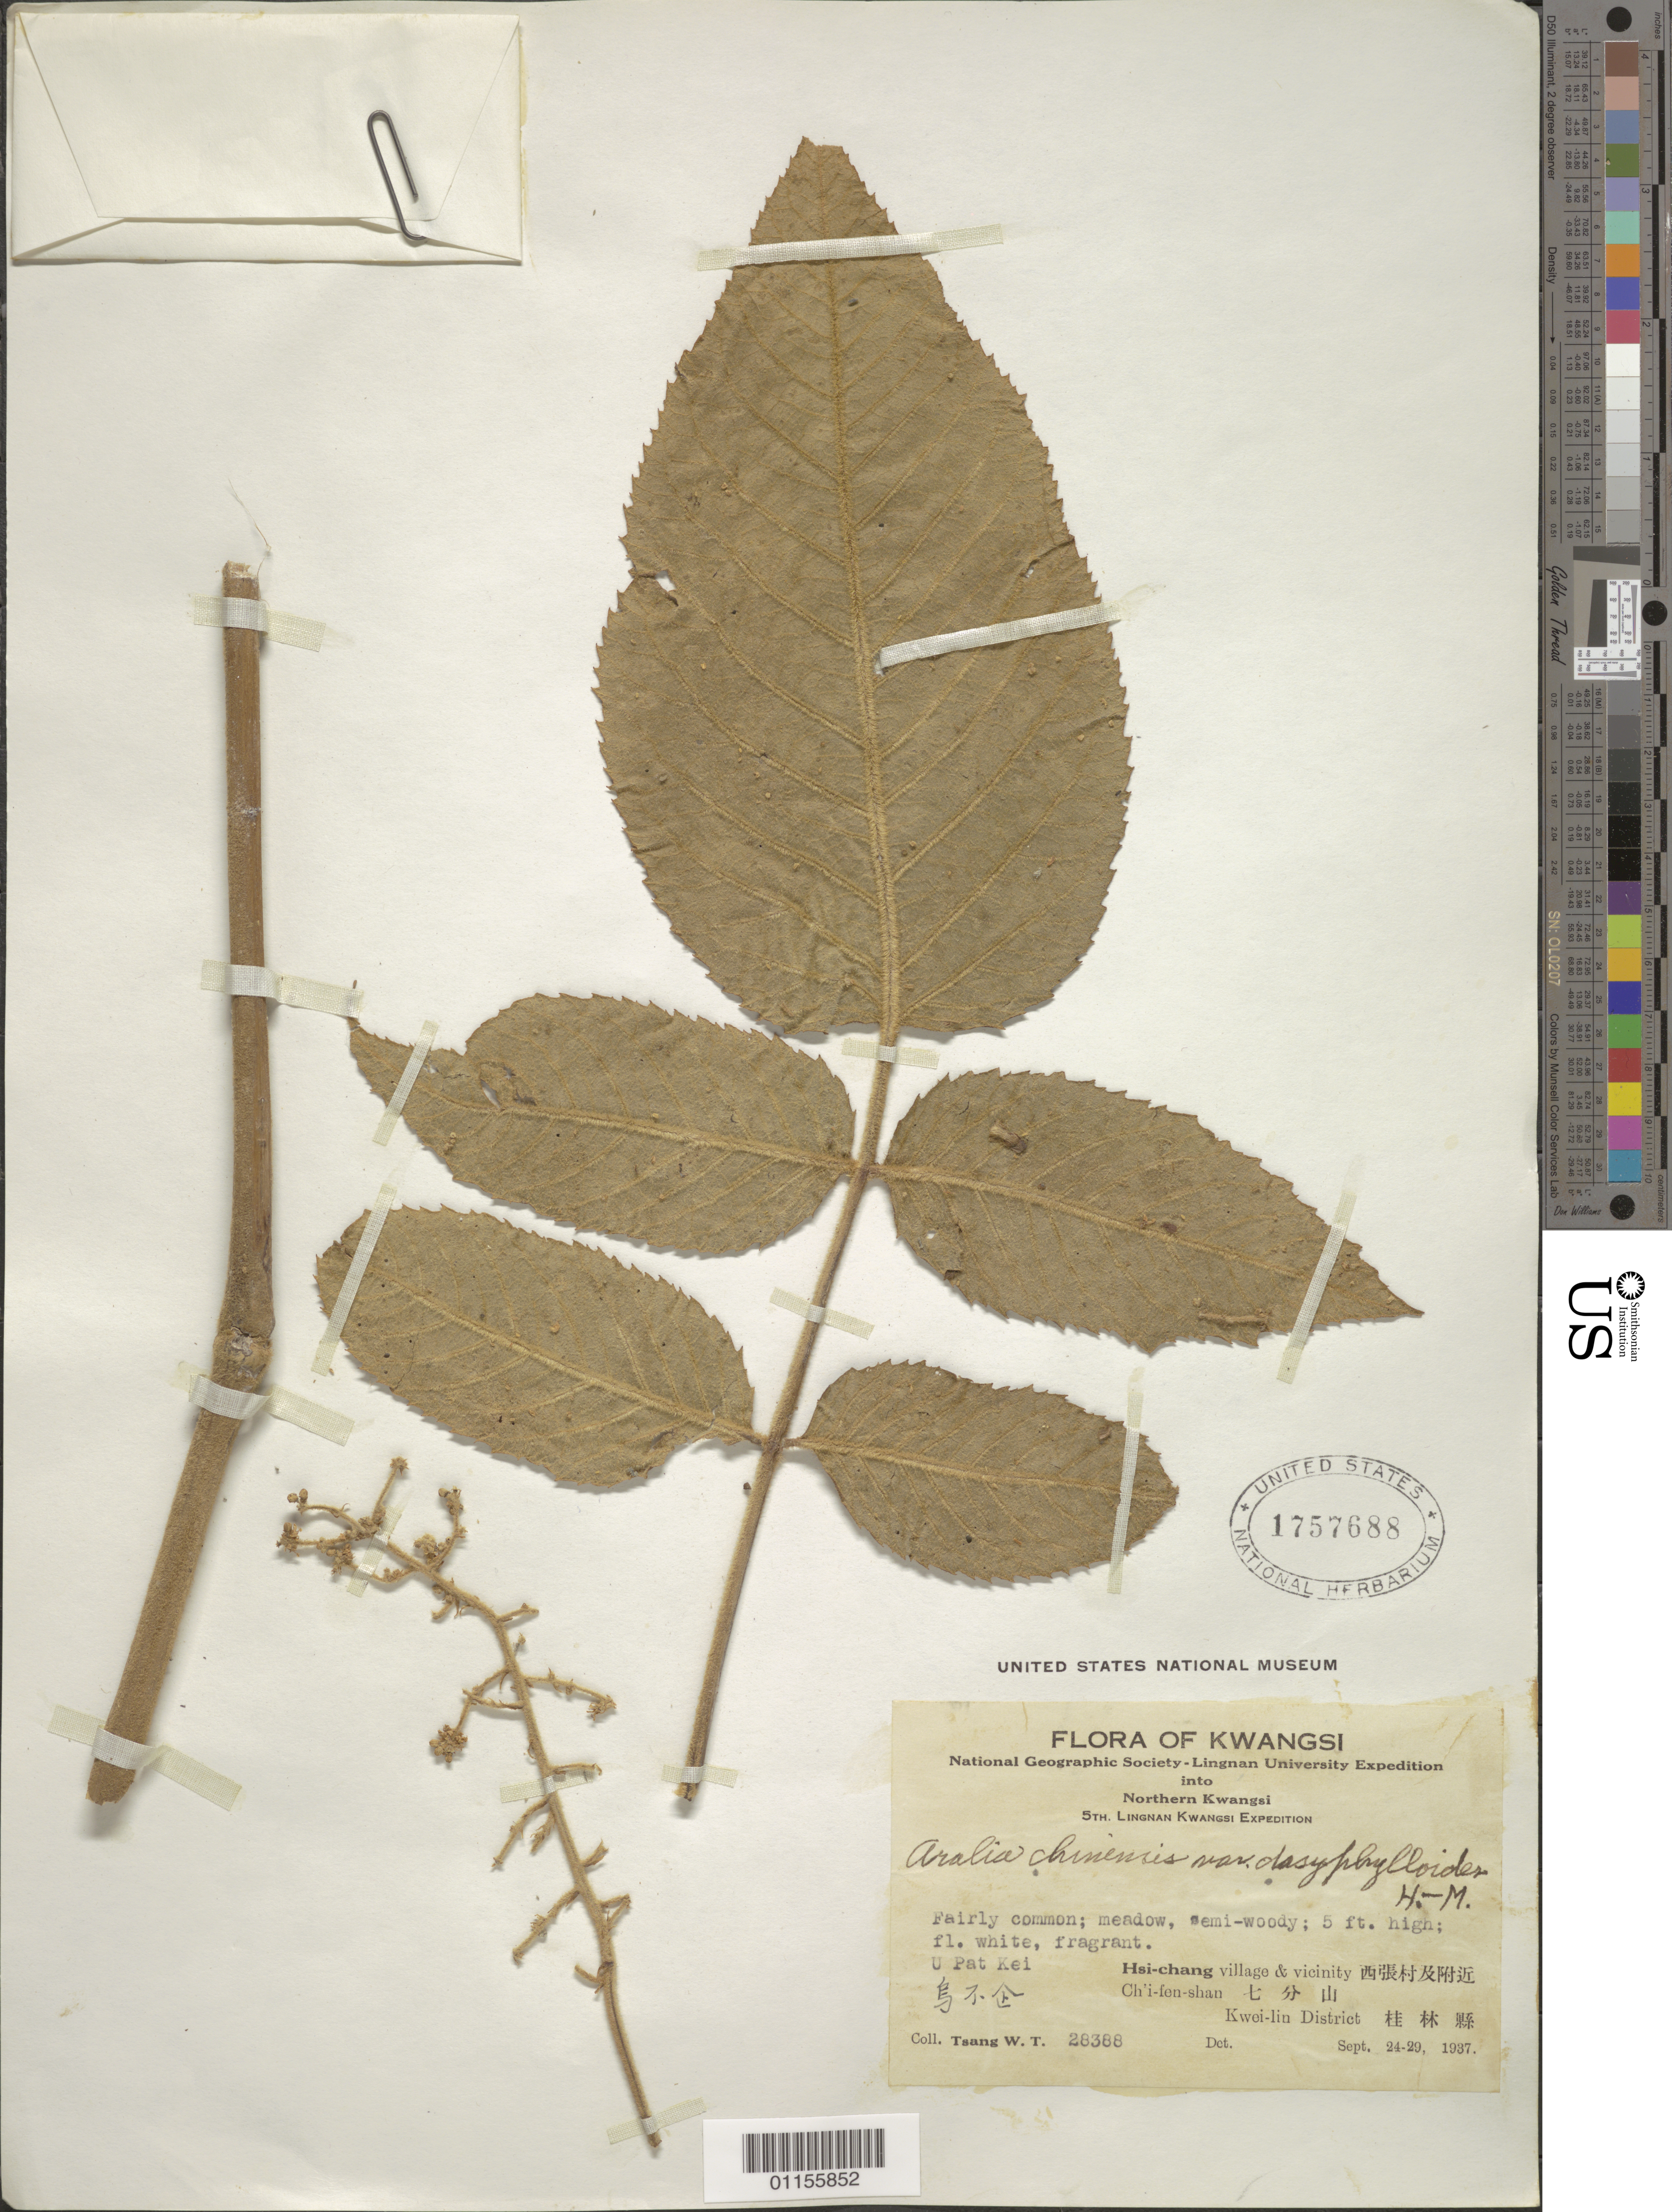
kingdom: Plantae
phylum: Tracheophyta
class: Magnoliopsida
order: Apiales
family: Araliaceae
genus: Aralia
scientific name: Aralia chinensis var. dasyphylloides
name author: Hand.-Mazz.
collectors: W. T. Tsang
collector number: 28388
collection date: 1937-09-24/1937-09-29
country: China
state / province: Guangxi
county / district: Kwei-Iin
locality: Hsi-chang village and vicinity. Ch'i-fen-shan.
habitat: Fairly common; meadow, semi-woody.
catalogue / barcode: US 1757688